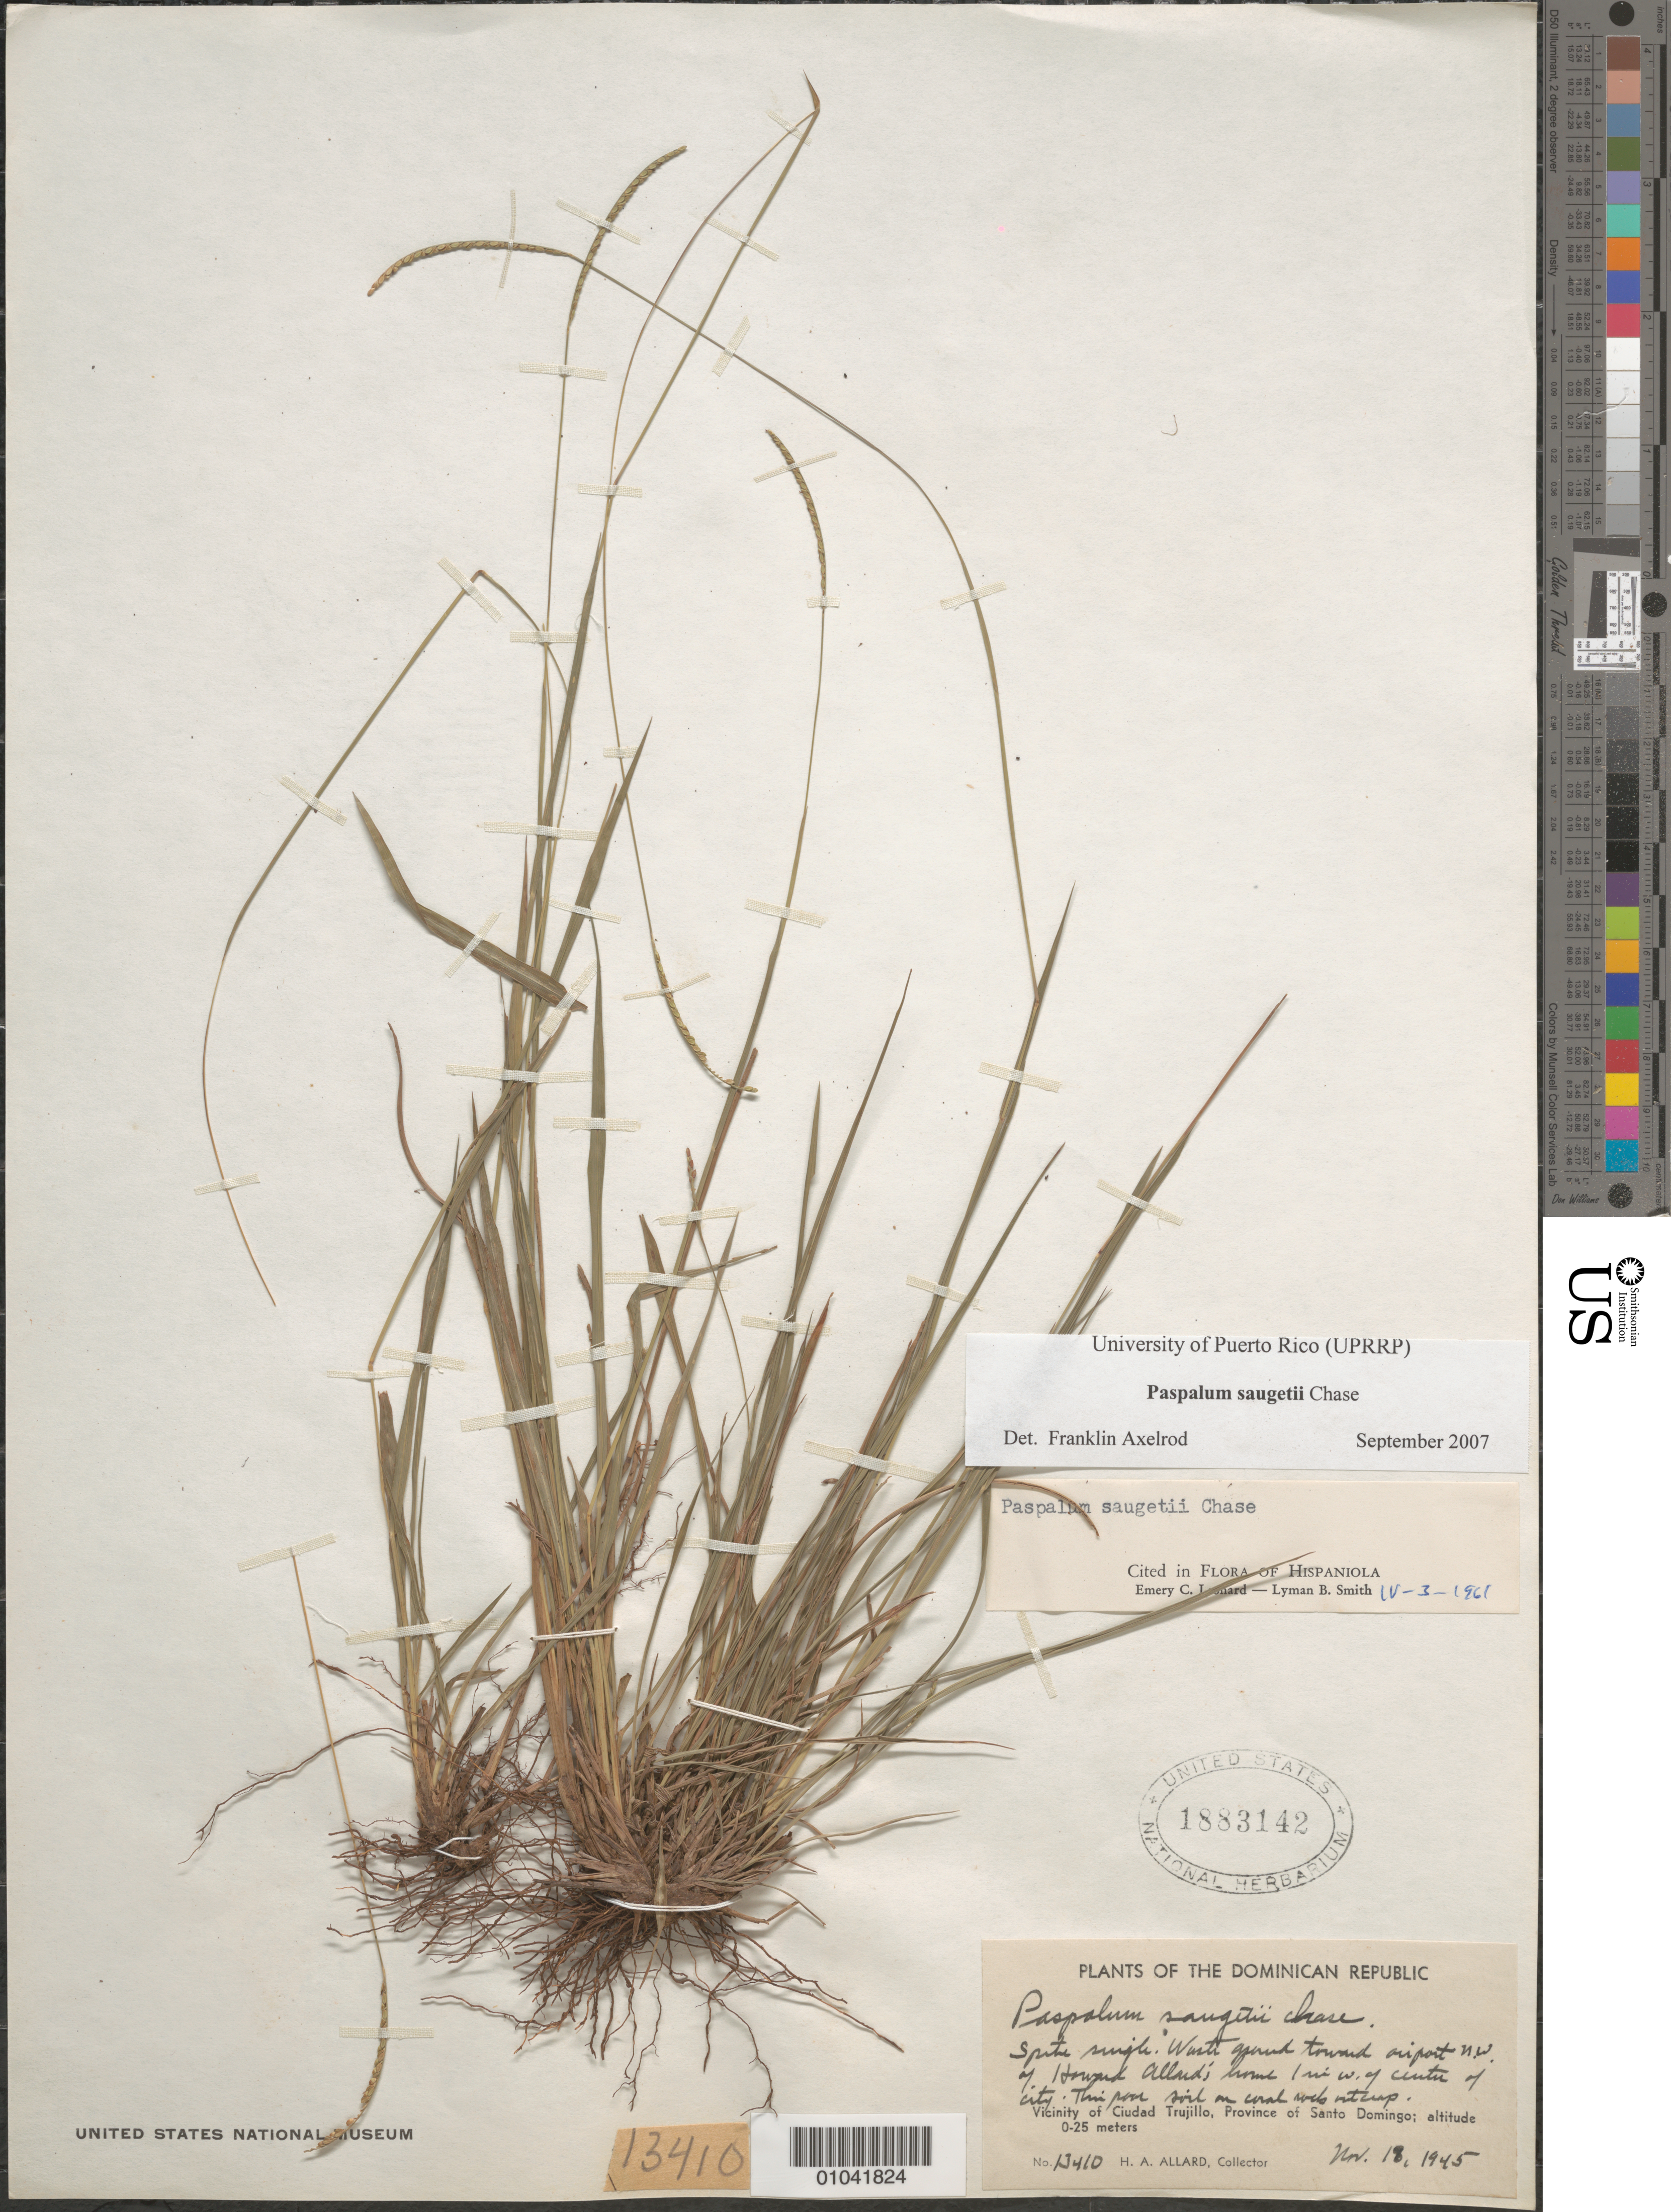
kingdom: Plantae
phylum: Tracheophyta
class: Liliopsida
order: Poales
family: Poaceae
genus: Paspalum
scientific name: Paspalum saugetii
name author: Chase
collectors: H. A. Allard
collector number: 13410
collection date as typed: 18 Nov 1945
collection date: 1945-11-18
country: Dominican Republic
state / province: Distrito Nacional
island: Hispaniola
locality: Vicinity of Ciudad Trujillo, Province of Santo Domingo, toward airport NW of Howard Allard's home 1 mile W of center of city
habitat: waste ground near airport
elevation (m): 0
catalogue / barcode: US 1883142